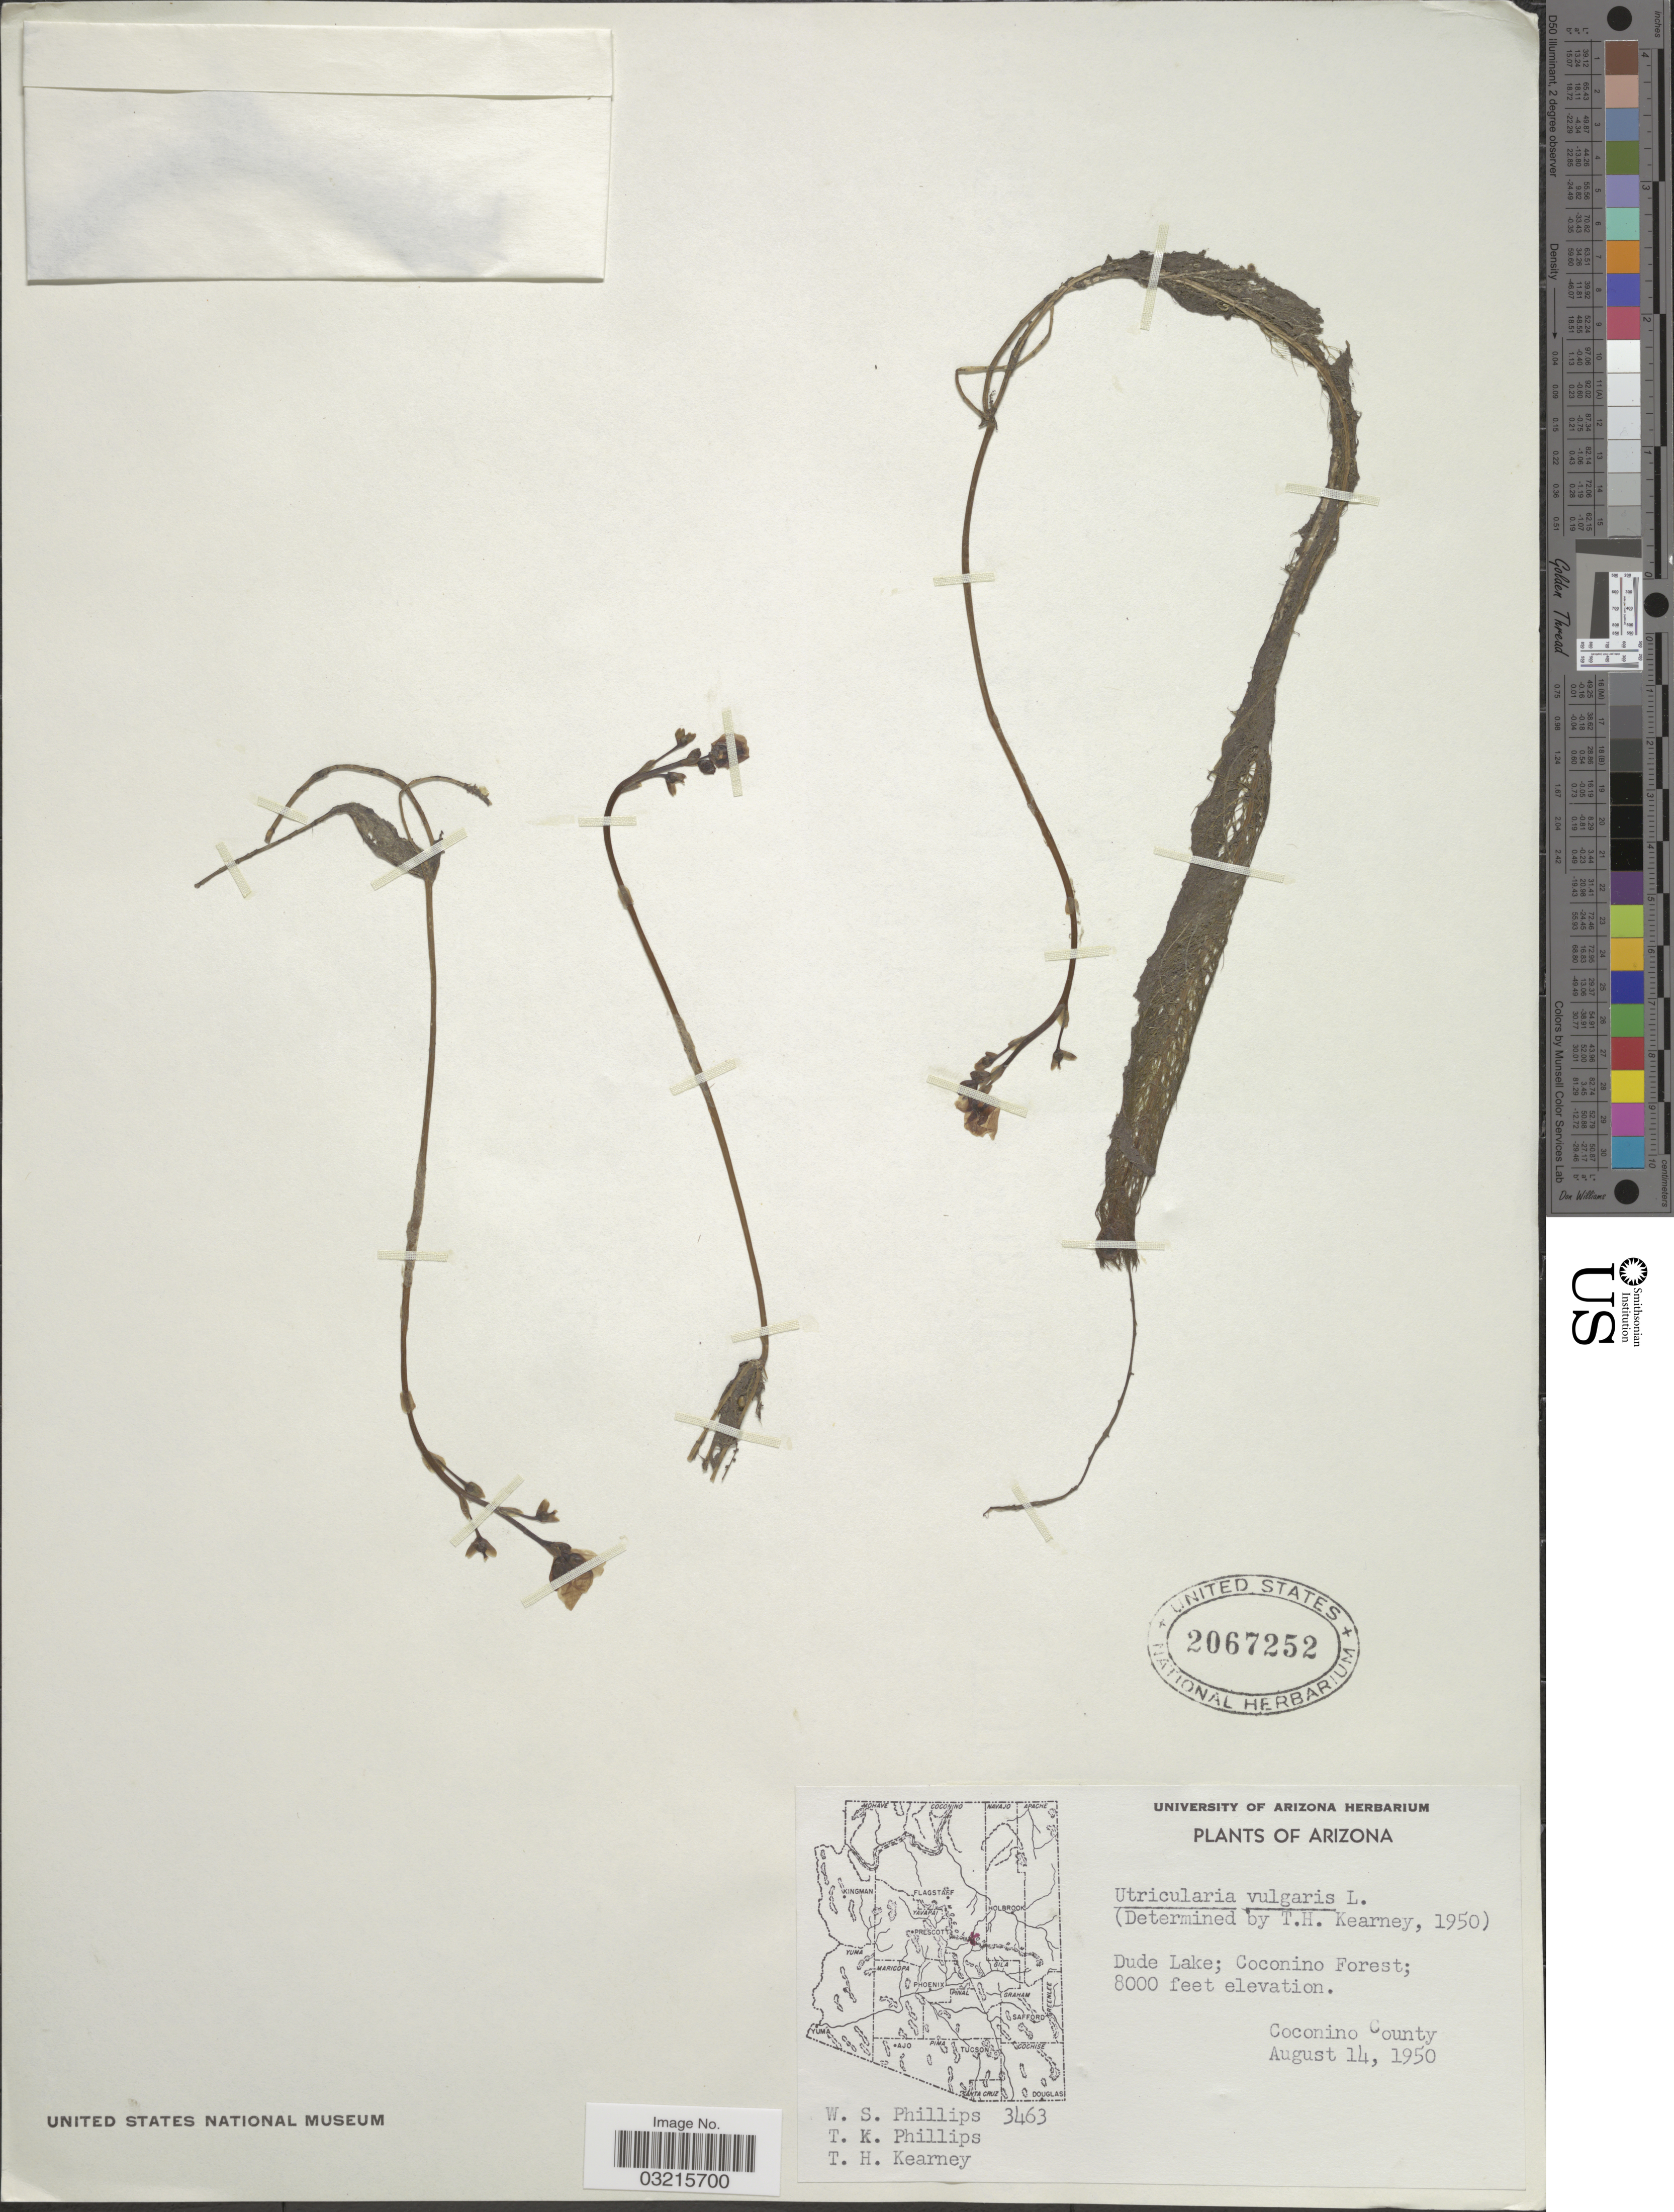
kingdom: Plantae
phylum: Tracheophyta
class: Magnoliopsida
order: Lamiales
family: Lentibulariaceae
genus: Utricularia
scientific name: Utricularia vulgaris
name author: L.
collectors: W. S. Phillips, T. Phillips & T. H. Kearney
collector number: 3463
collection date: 1950-08-14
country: United States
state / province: Arizona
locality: Dude Lake; Coconino Forest, Coconino County.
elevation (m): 2438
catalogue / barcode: US 2067252